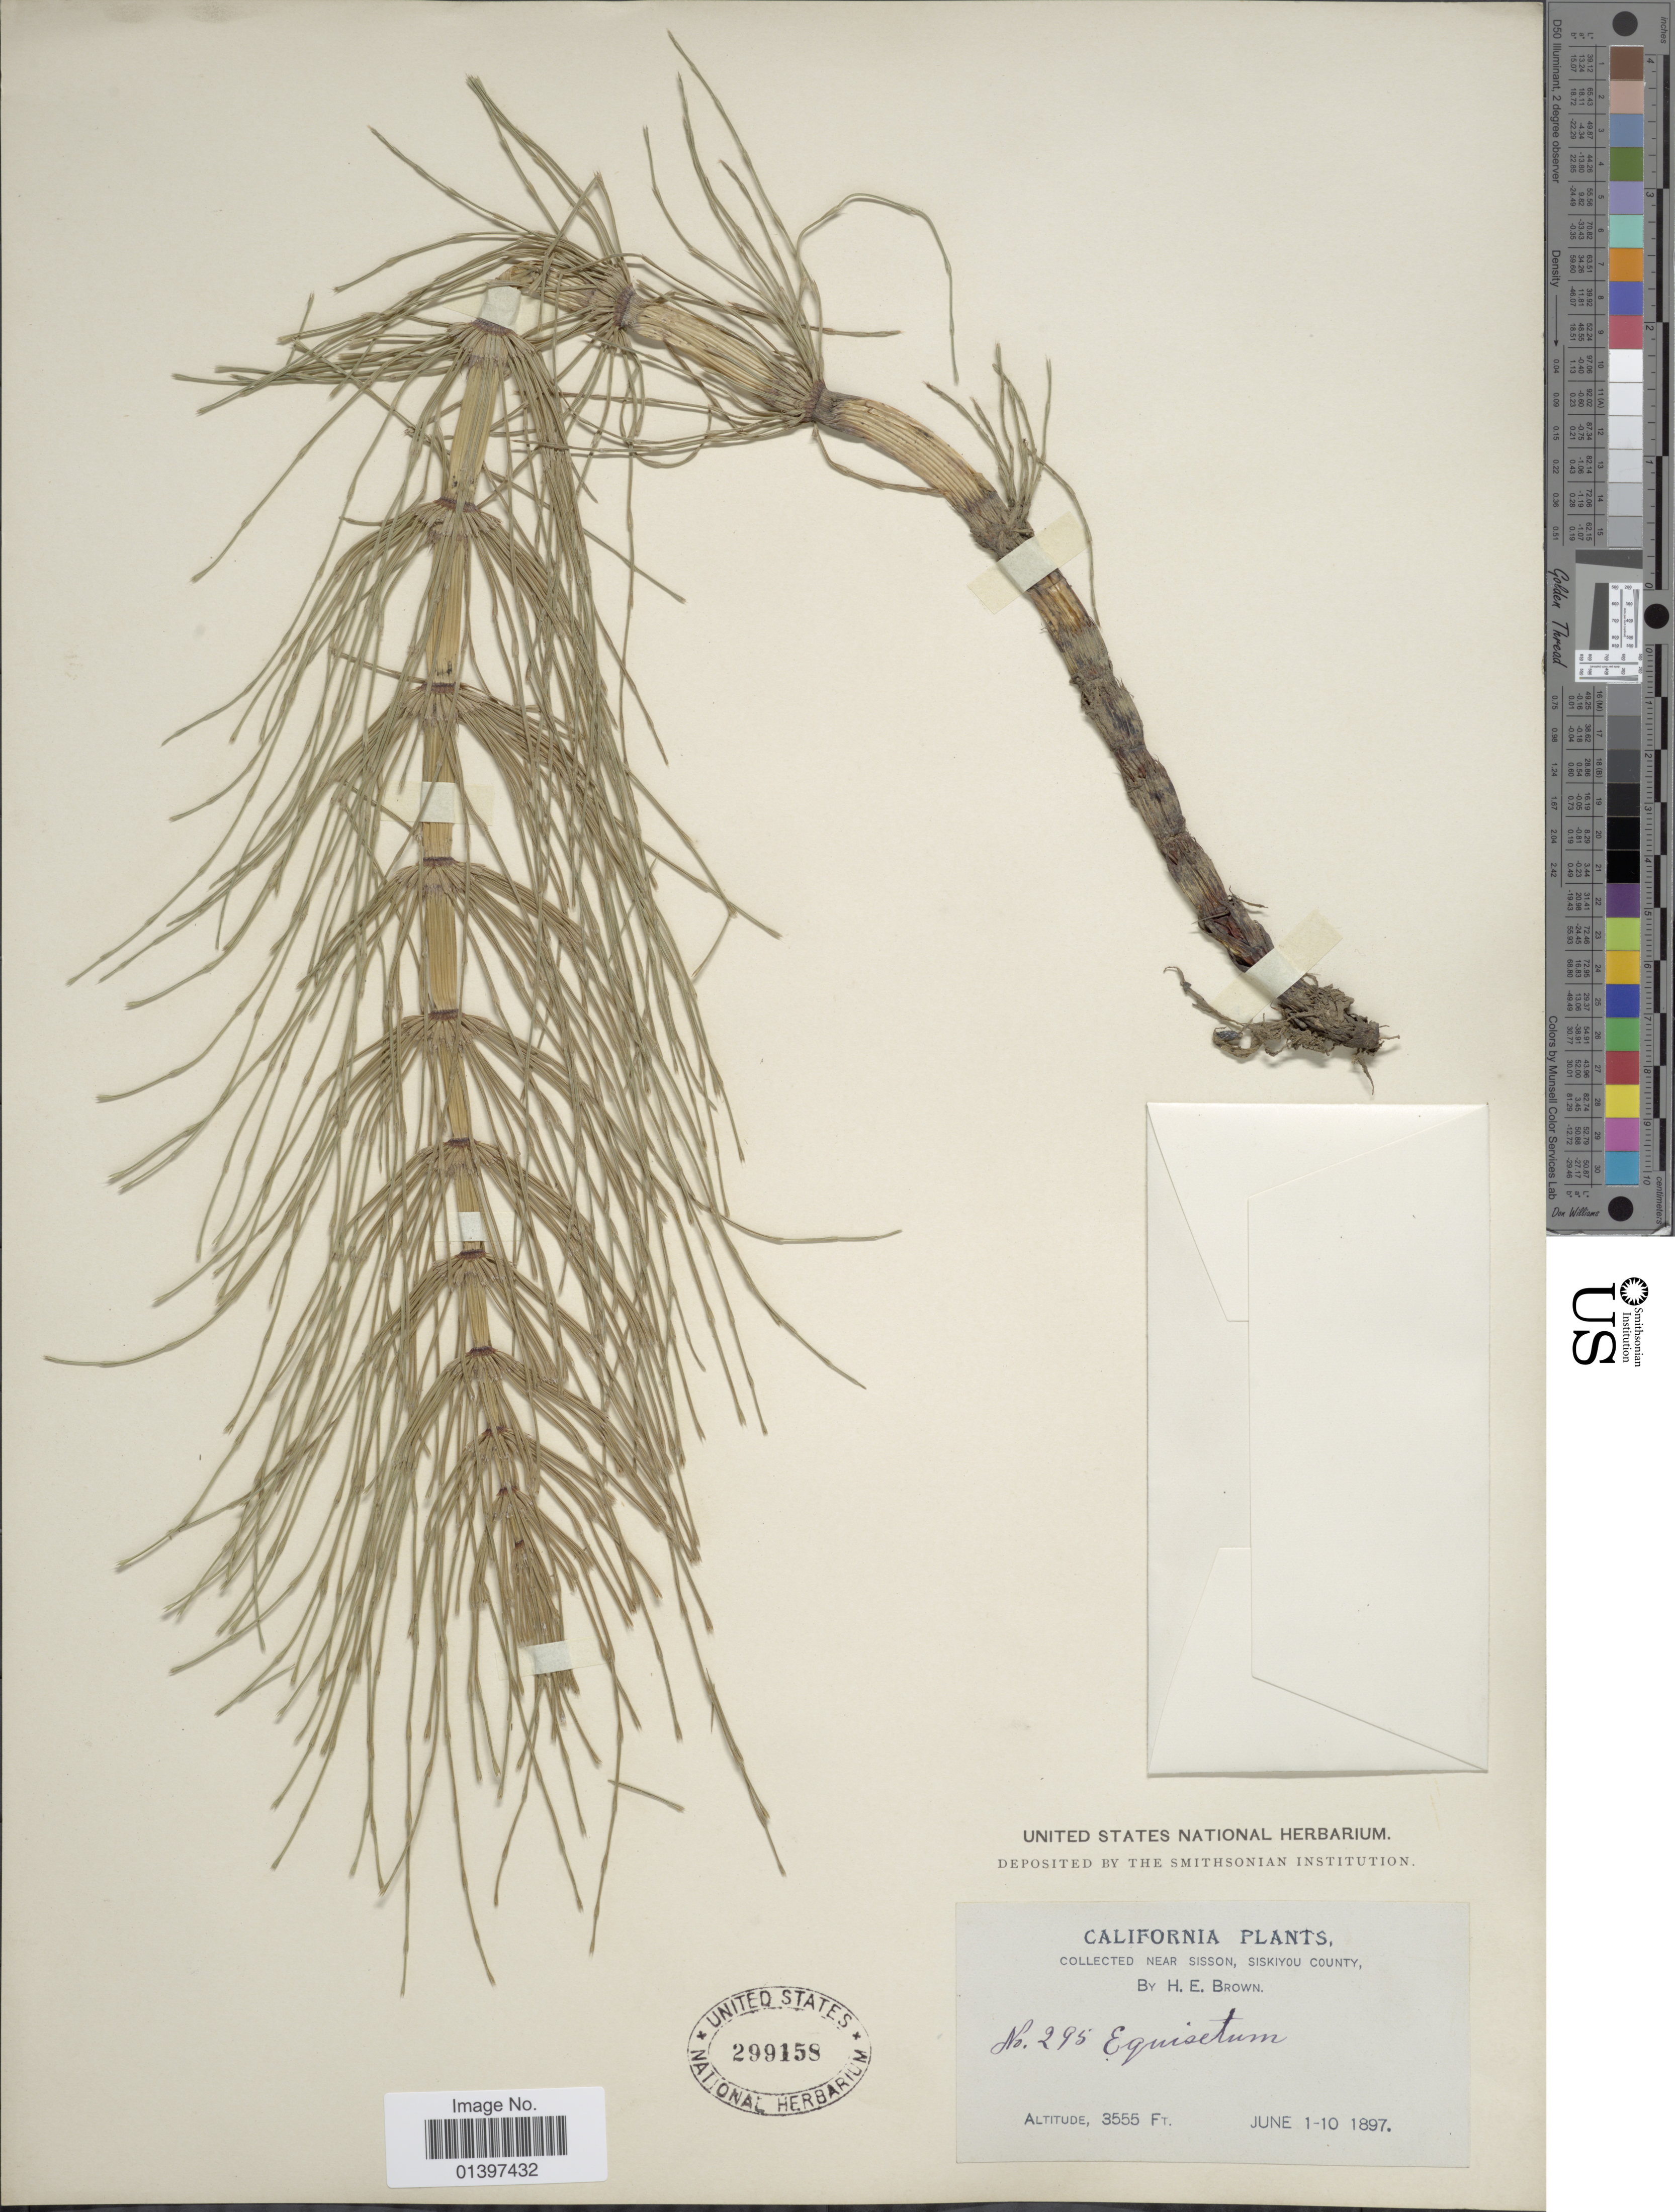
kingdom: Plantae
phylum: Tracheophyta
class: Polypodiopsida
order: Equisetales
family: Equisetaceae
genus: Equisetum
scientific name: Equisetum telmateia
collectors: H. E. Brown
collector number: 295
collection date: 1897-06-01/1897-06-10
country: United States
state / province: California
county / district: Siskiyou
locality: Near Sisson, Siskiyou County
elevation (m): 1084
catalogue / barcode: US 299158